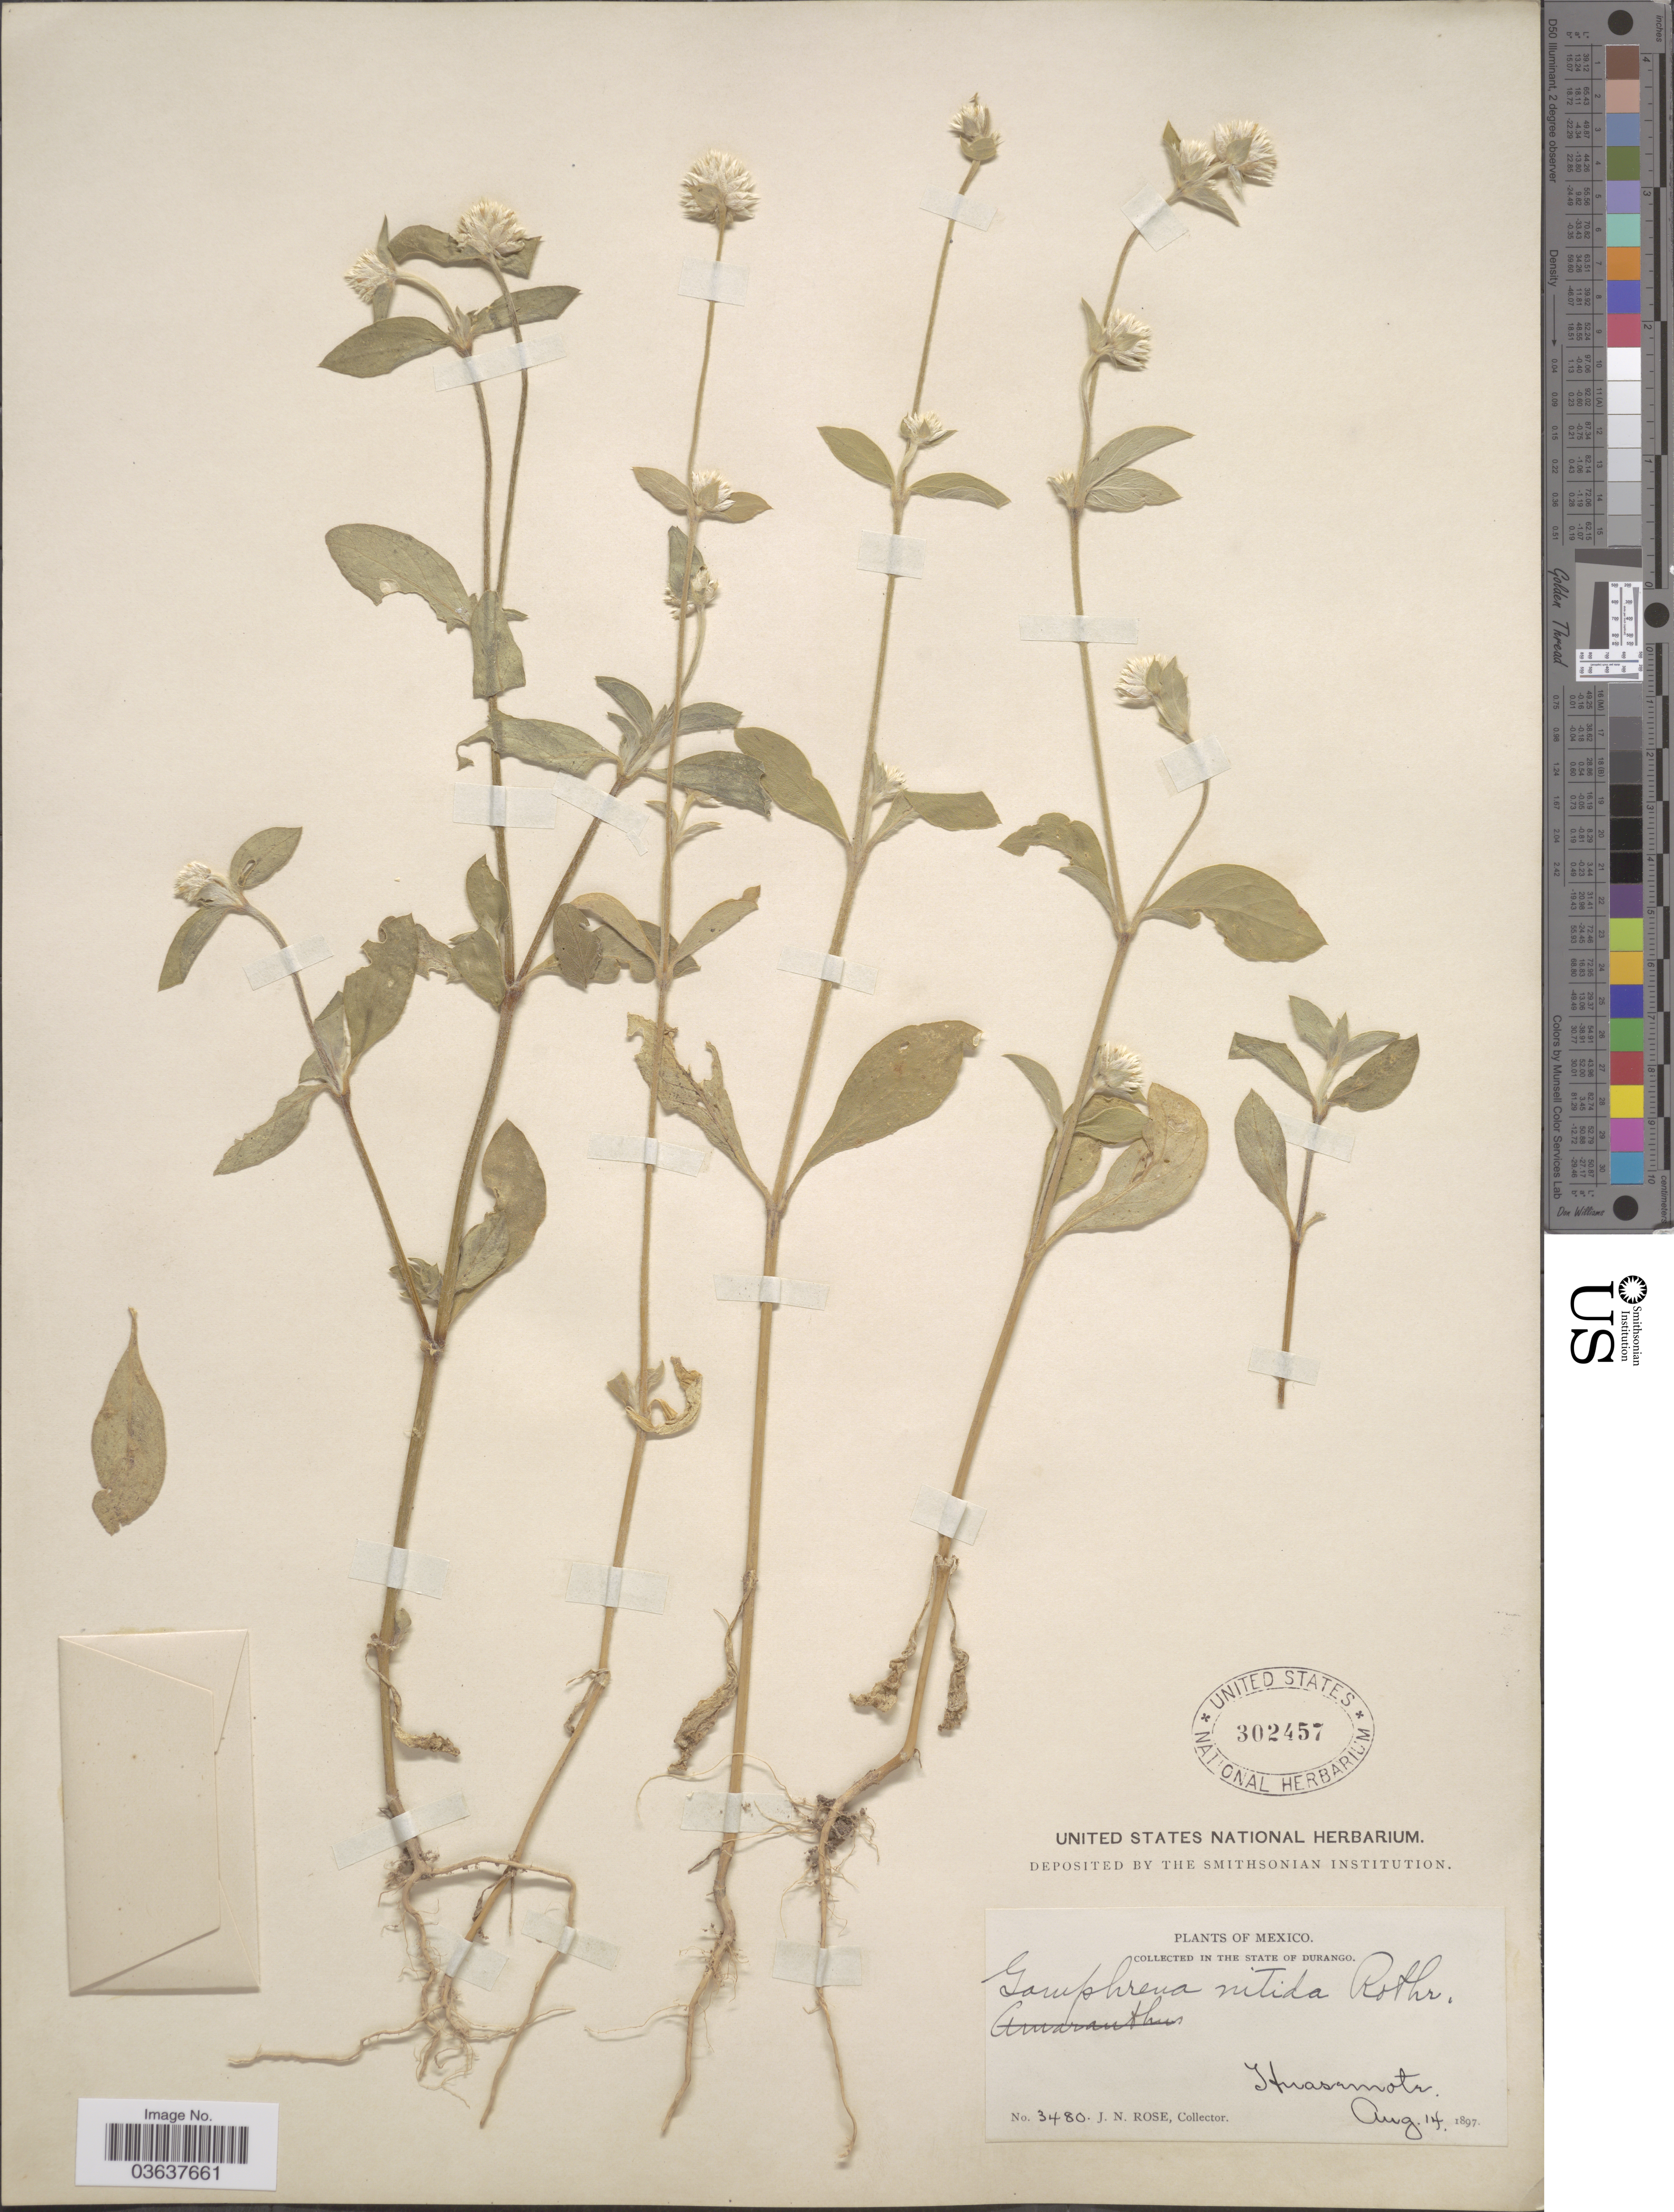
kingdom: Plantae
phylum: Tracheophyta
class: Magnoliopsida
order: Caryophyllales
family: Amaranthaceae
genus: Gomphrena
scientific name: Gomphrena nitida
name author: Rothr.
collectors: J. N. Rose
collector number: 3480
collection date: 1897-08-14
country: Mexico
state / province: Durango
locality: Huasemote.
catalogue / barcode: US 302457